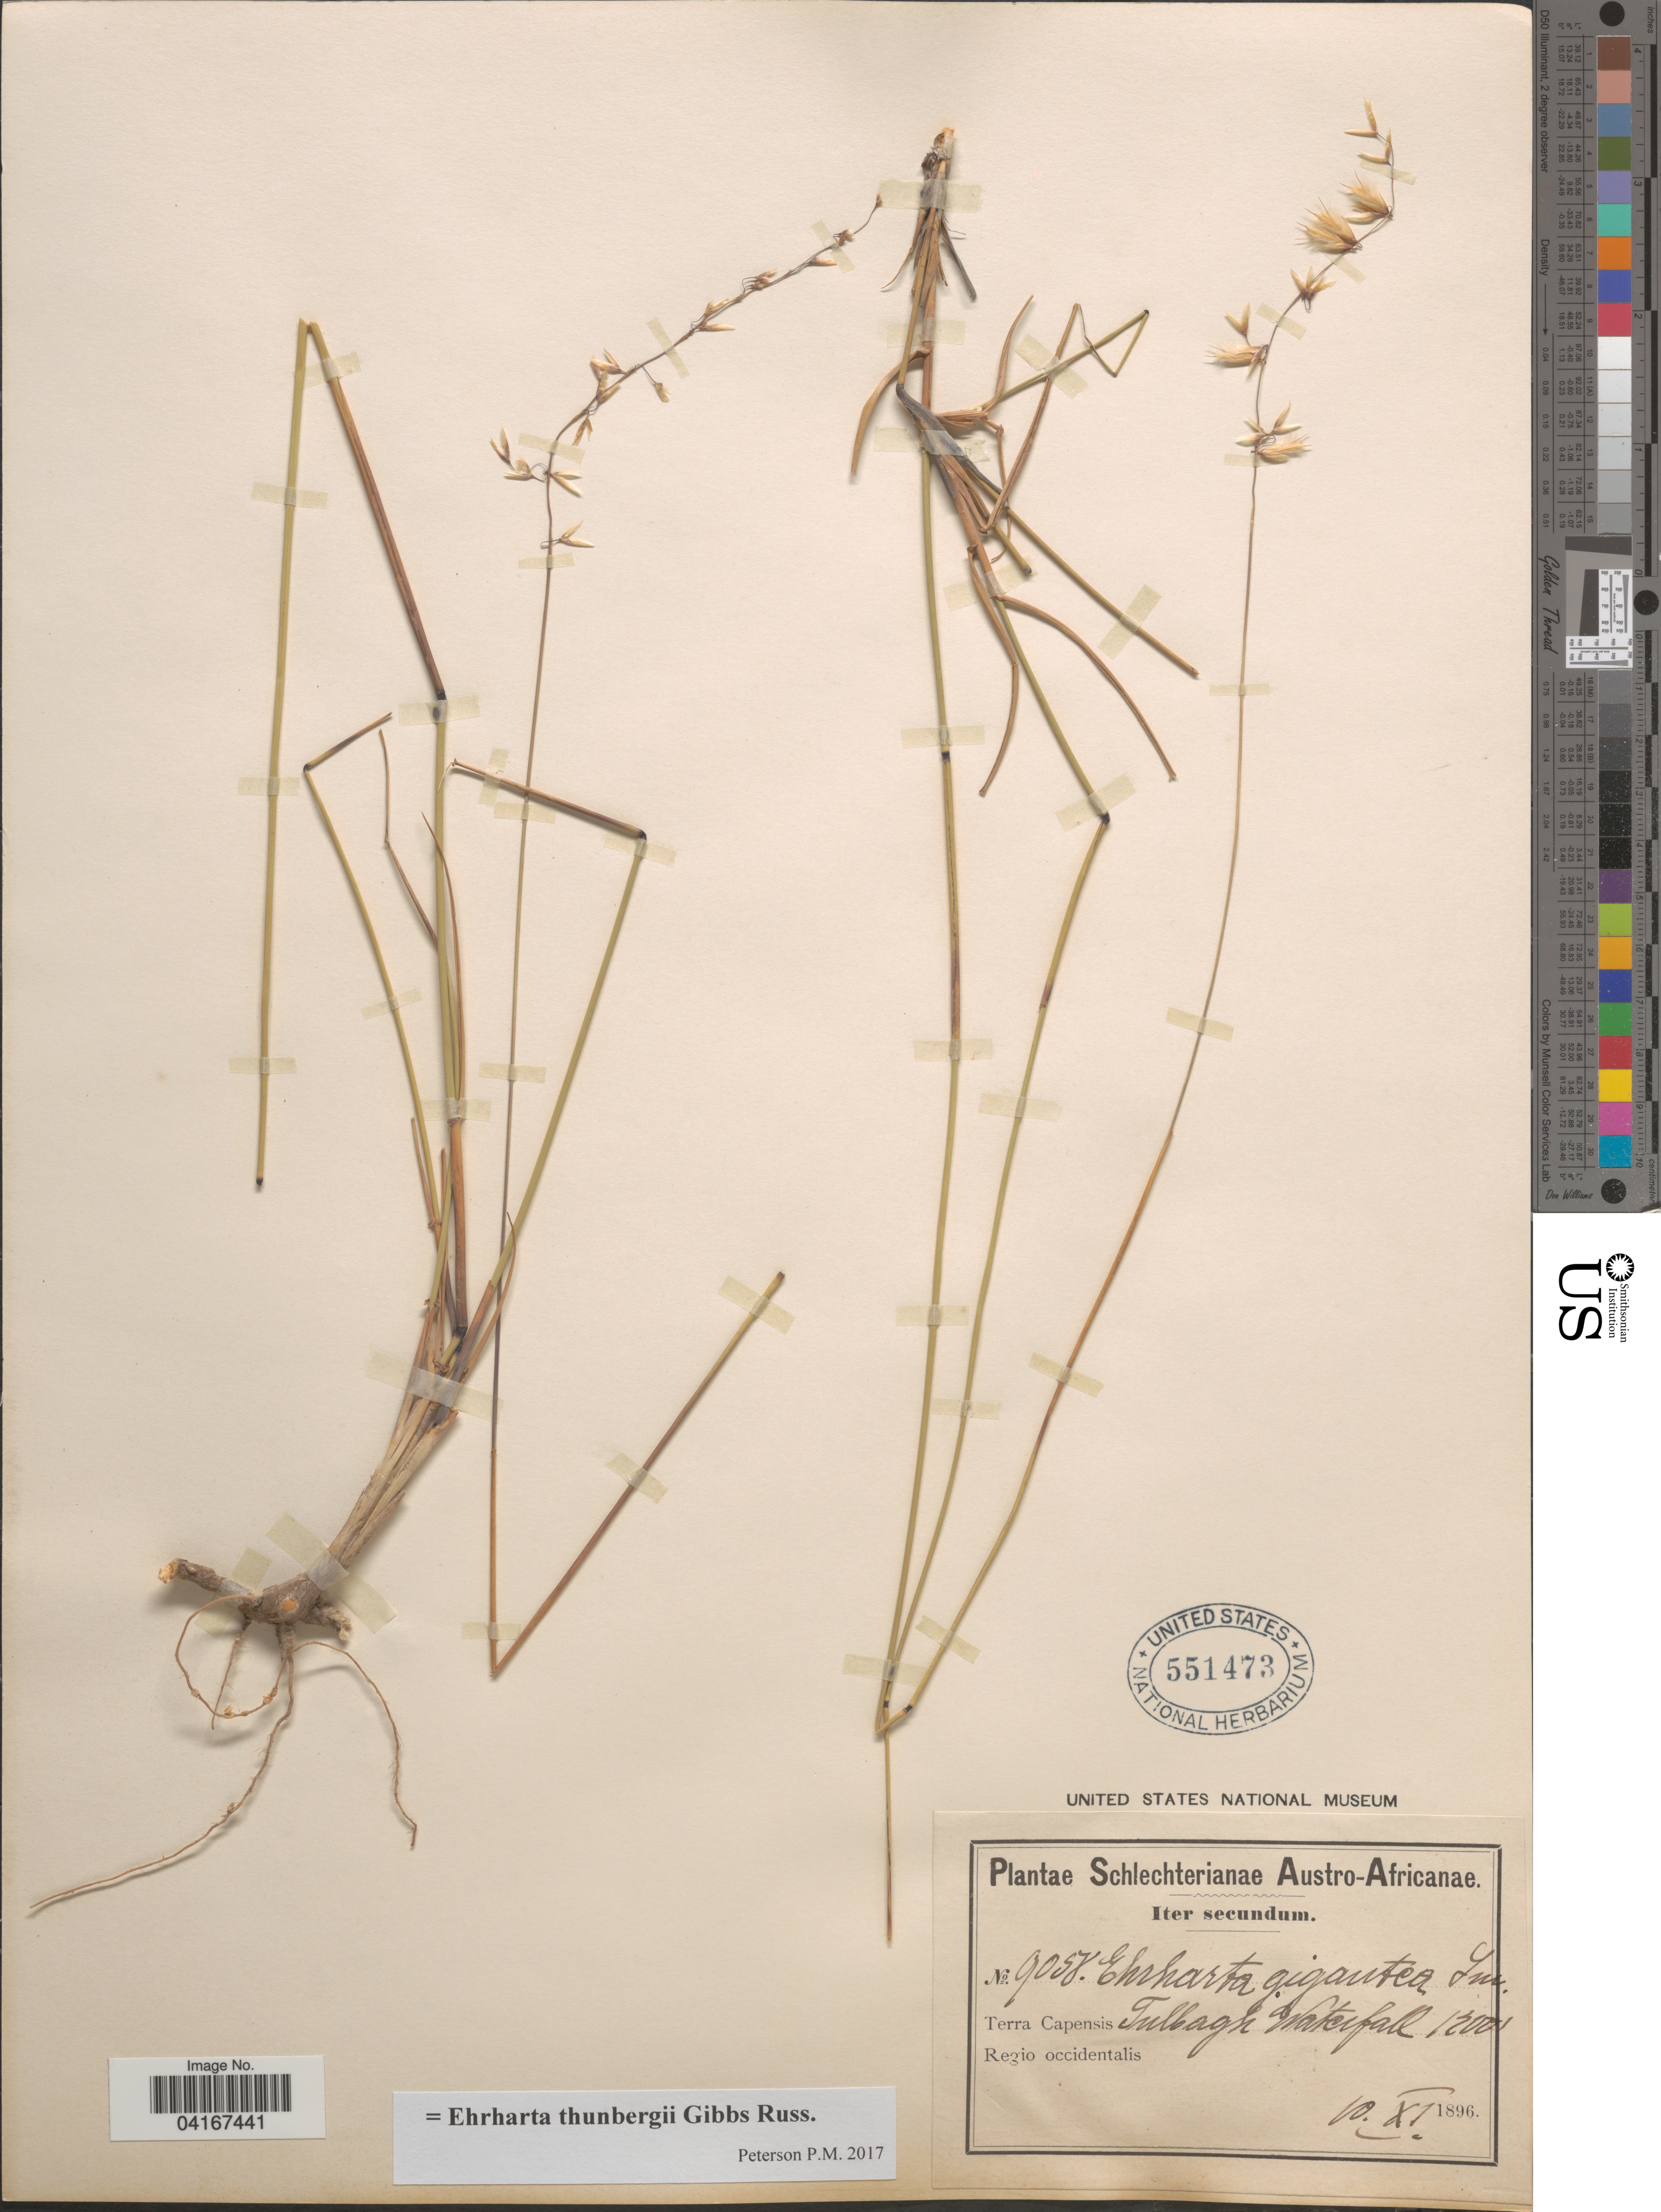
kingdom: Plantae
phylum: Tracheophyta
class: Liliopsida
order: Poales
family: Poaceae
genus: Ehrharta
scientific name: Ehrharta thunbergii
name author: Gibbs-Russ.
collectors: Schlechter, --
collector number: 9058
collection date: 1896-11-10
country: South Africa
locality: Austro-Africanae. Iter secundum. Terra Capensis Tulbagh Waterfall. Regio occidentalis.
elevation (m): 366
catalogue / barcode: US 551473